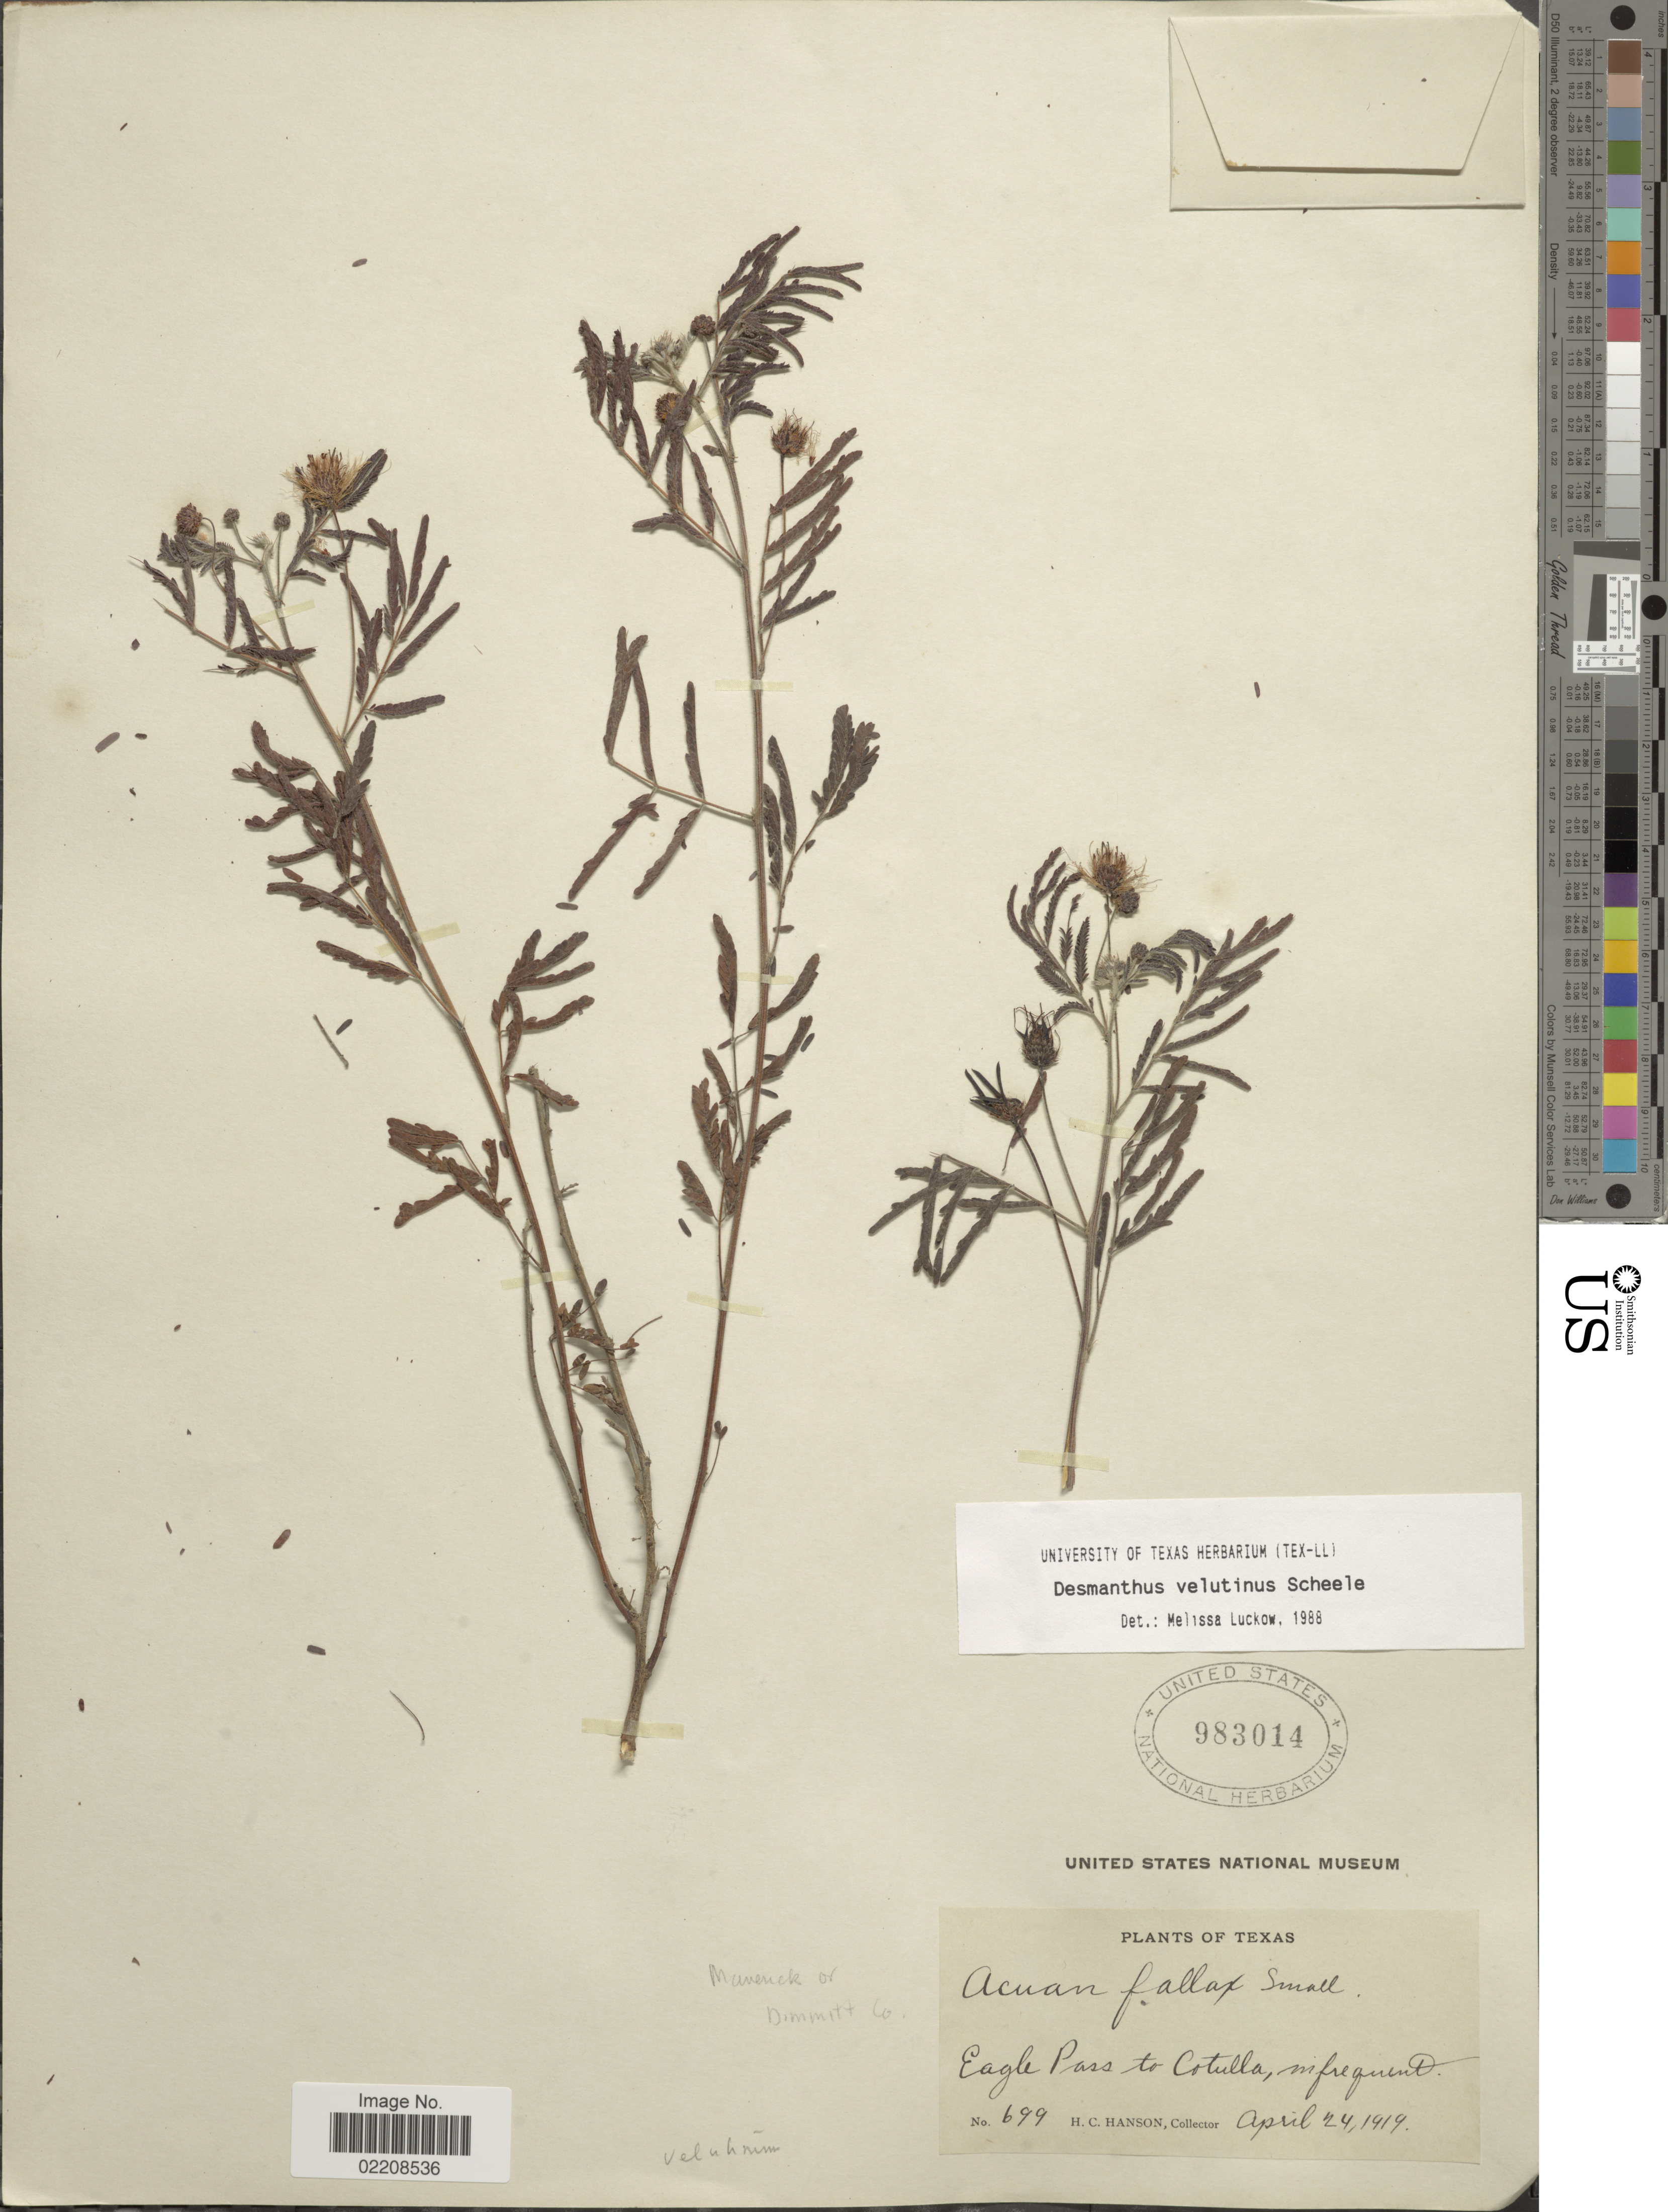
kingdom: Plantae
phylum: Tracheophyta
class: Magnoliopsida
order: Fabales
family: Fabaceae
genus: Desmanthus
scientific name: Desmanthus velutinus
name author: Scheele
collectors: H. Hanson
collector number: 699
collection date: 1919-04-24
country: United States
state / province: Texas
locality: Eagle Pass to Cotulla, infrequent. Maverick or Dimmitt Co.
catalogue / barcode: US 983014